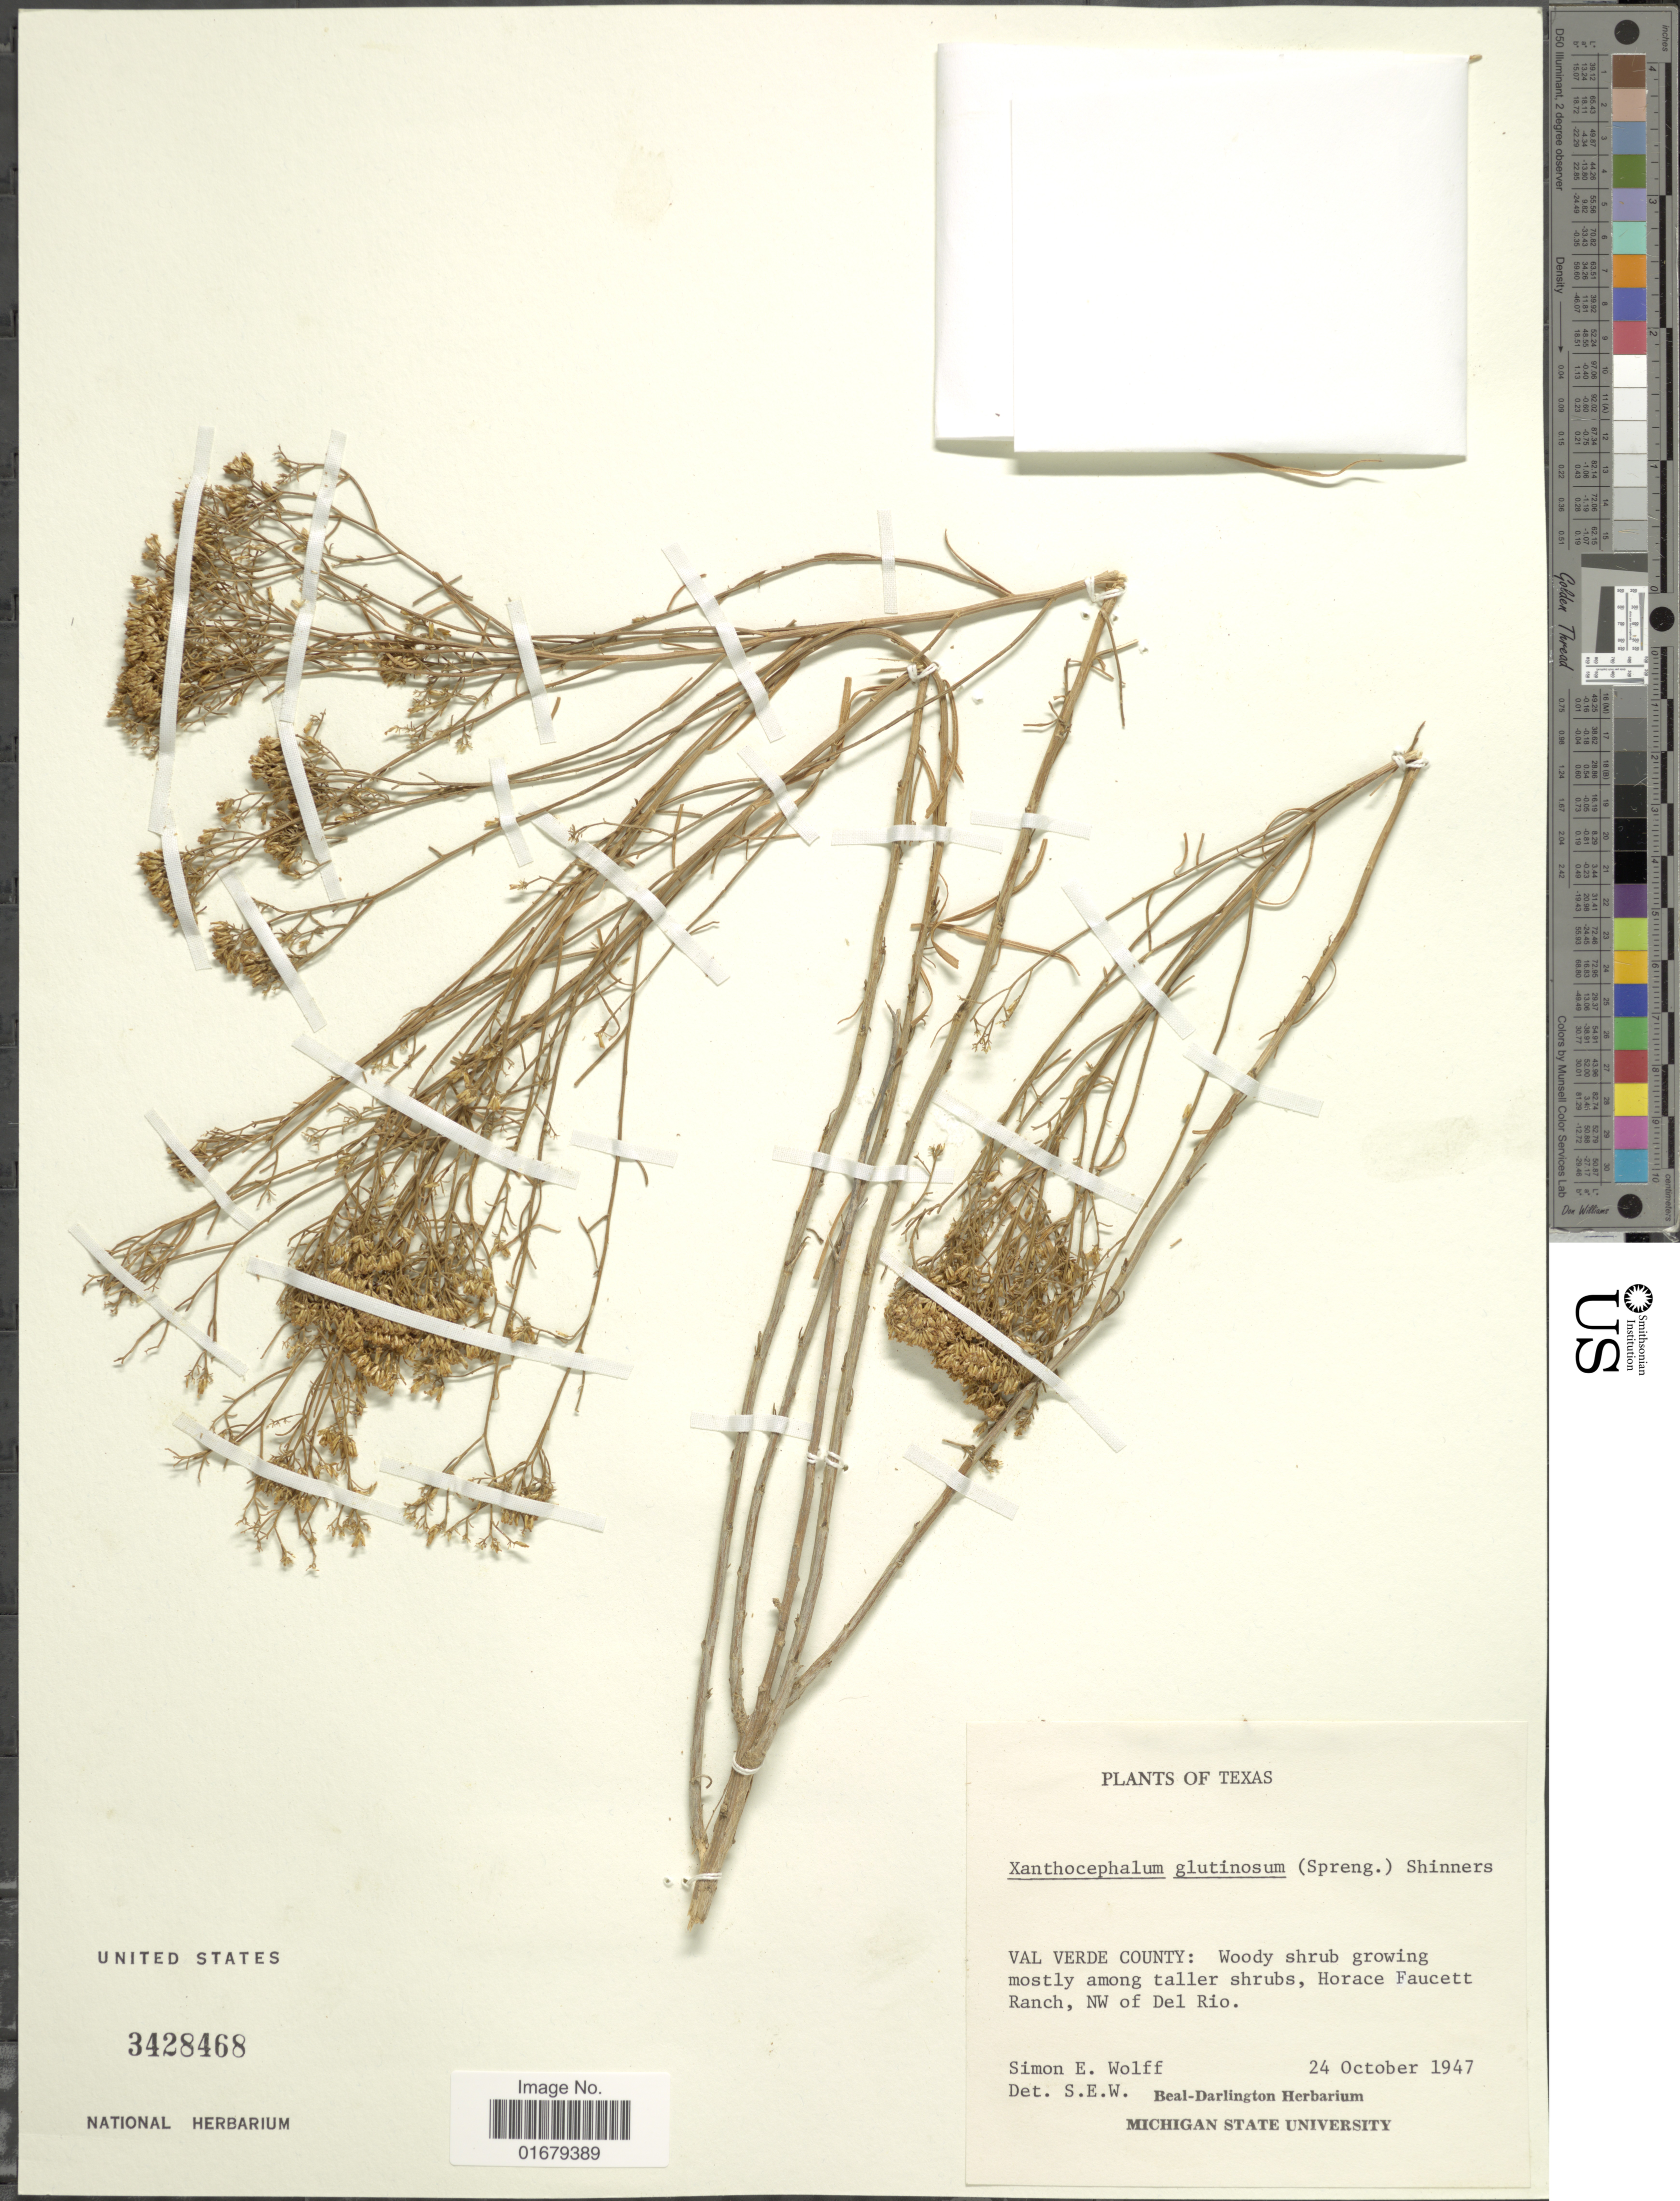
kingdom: Plantae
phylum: Tracheophyta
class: Magnoliopsida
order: Asterales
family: Asteraceae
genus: Gymnosperma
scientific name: Gymnosperma glutinosum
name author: (Spreng.) Less.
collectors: S. E. Wolff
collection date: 1947-10-24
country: United States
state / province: Texas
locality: Val Verde County: Woody shrub growing mostly among Taller shrubs, Horace Faucett Ranch, NW of Del Rio.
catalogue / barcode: US 3428468